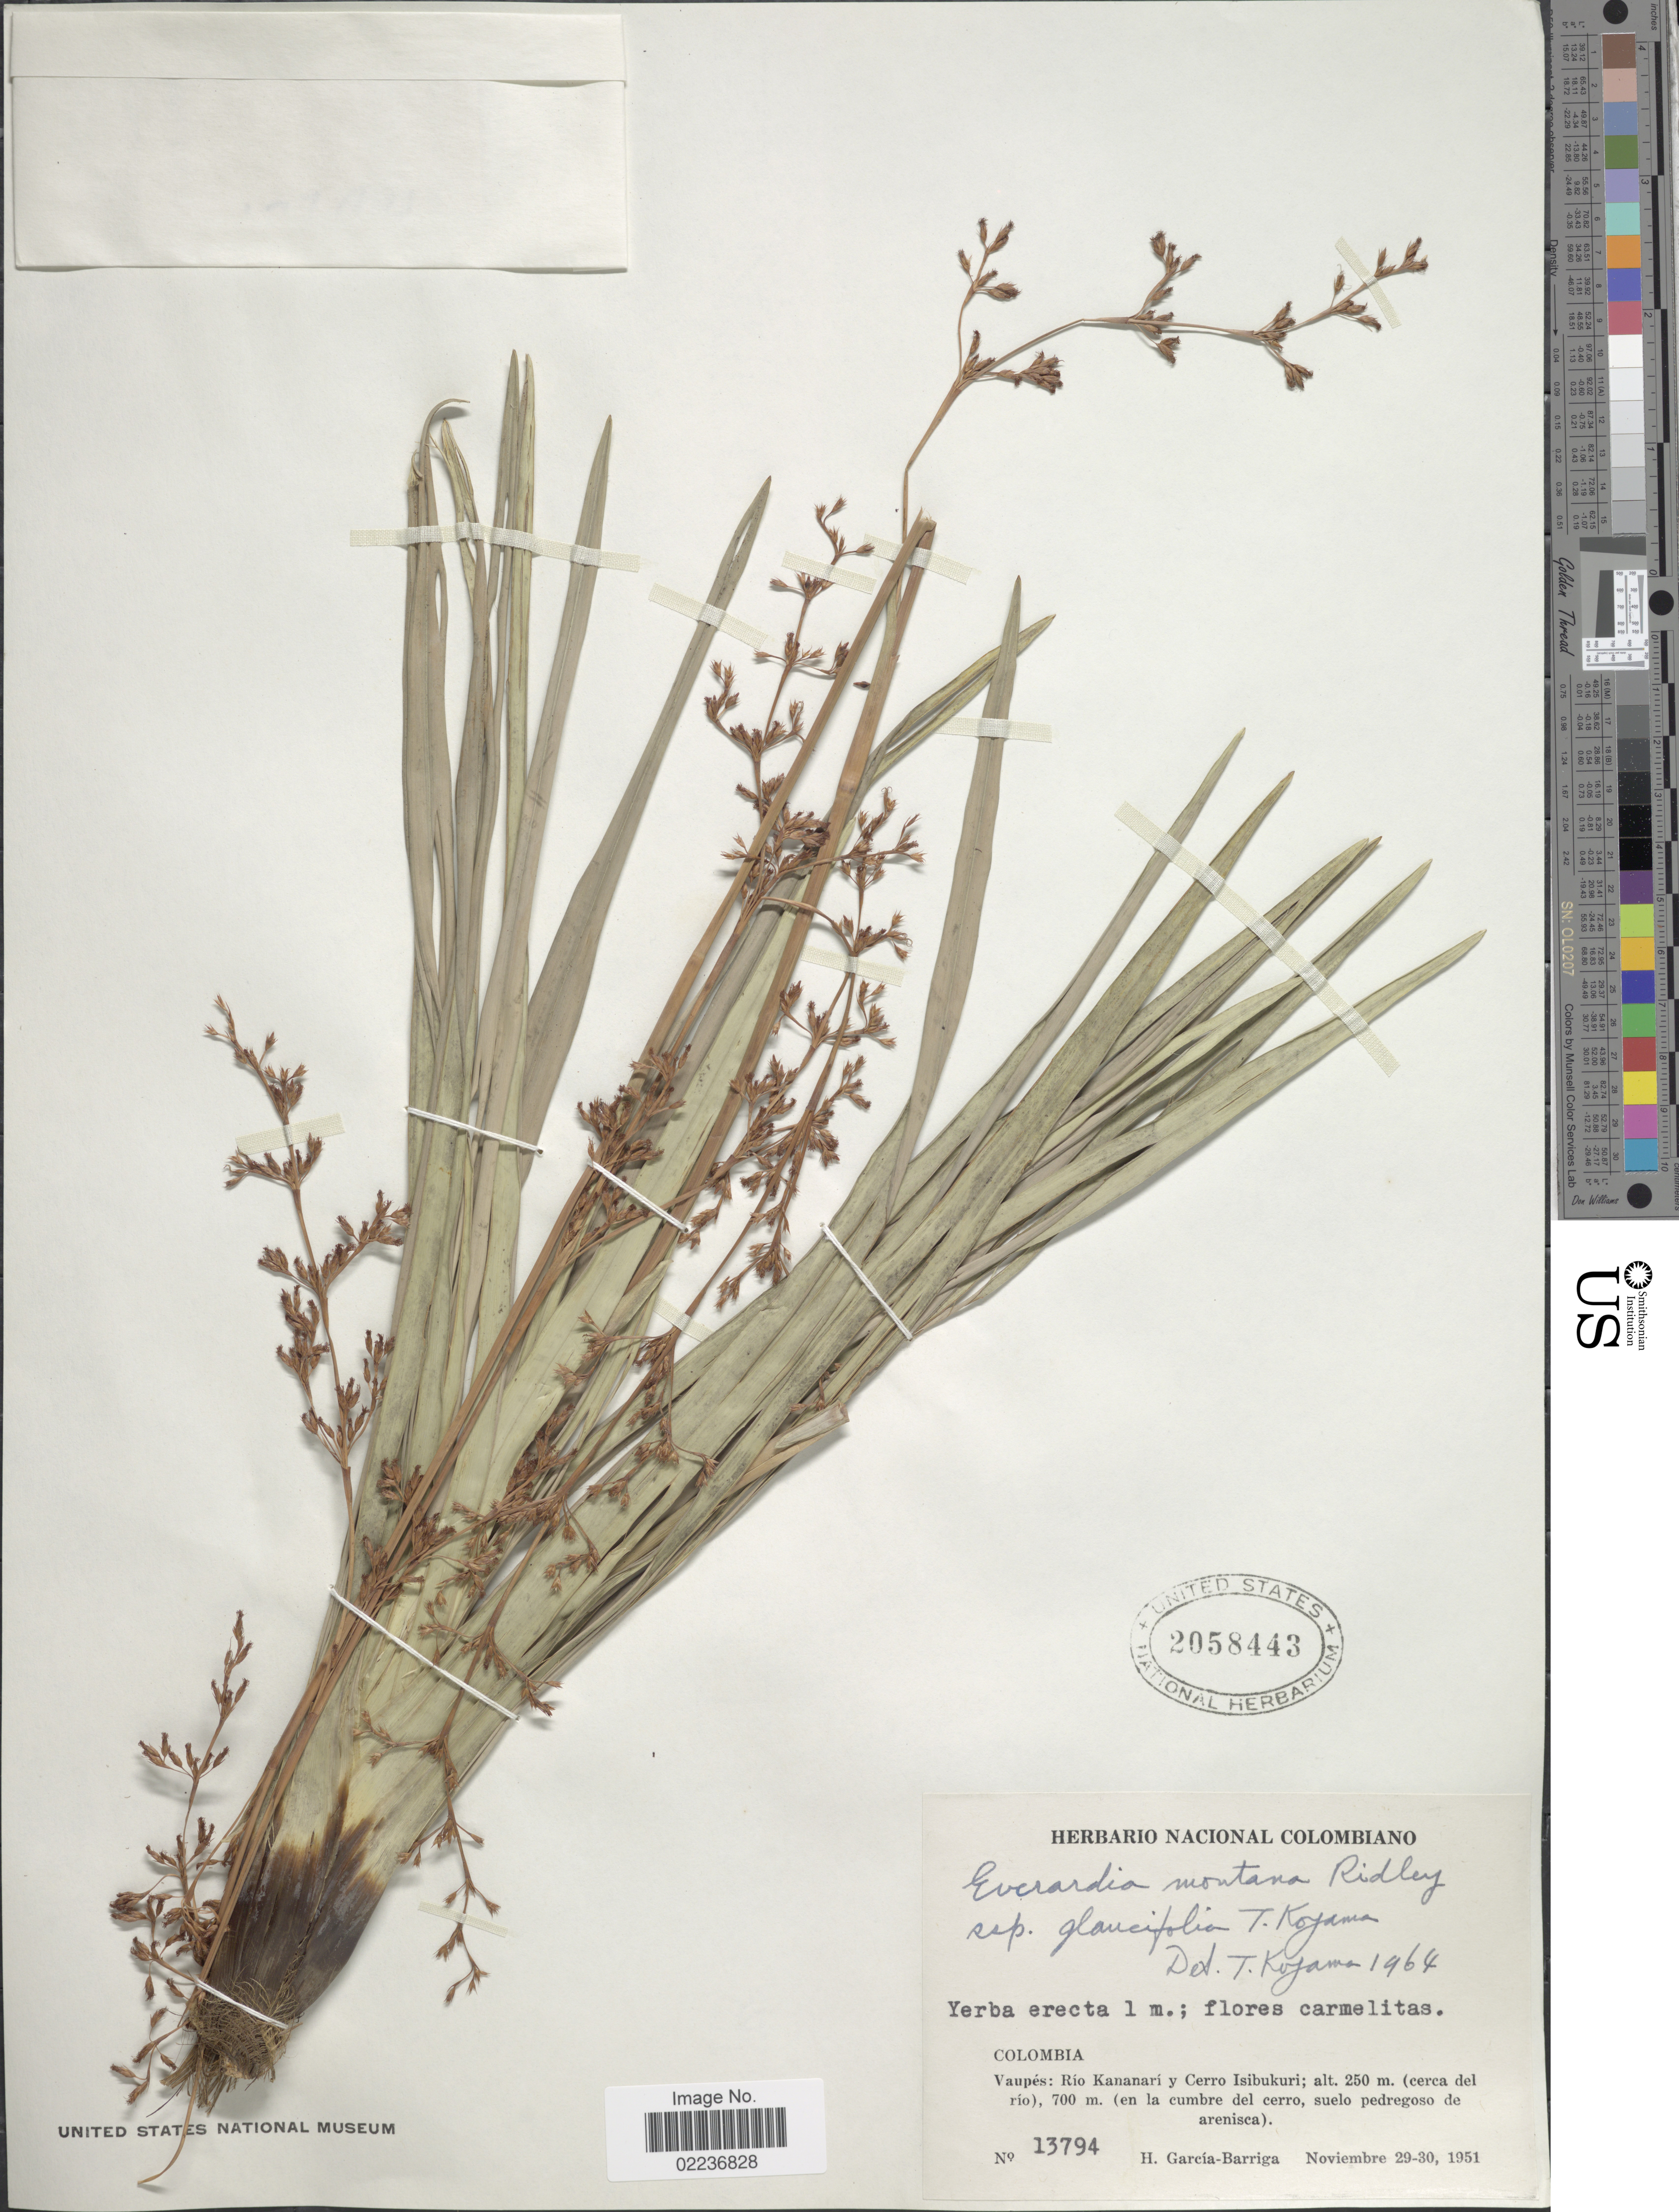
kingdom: Plantae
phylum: Tracheophyta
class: Liliopsida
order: Poales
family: Cyperaceae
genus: Cephalocarpus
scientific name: Cephalocarpus montanus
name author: (Ridley) S.M. Costa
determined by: Strong, Mark T., (BOT), Smithsonian Institution - National Museum of Natural History (UNITED STATES)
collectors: H. García Barriga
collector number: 13794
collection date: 1951-11-29/1951-11-30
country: Colombia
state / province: Vaupés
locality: Rio Kananari y Cerro Isibukuri, (cercca del rio), (en la cumbre del cerro, suelo pedregoso de arenisca)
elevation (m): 250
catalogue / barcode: US 2058443